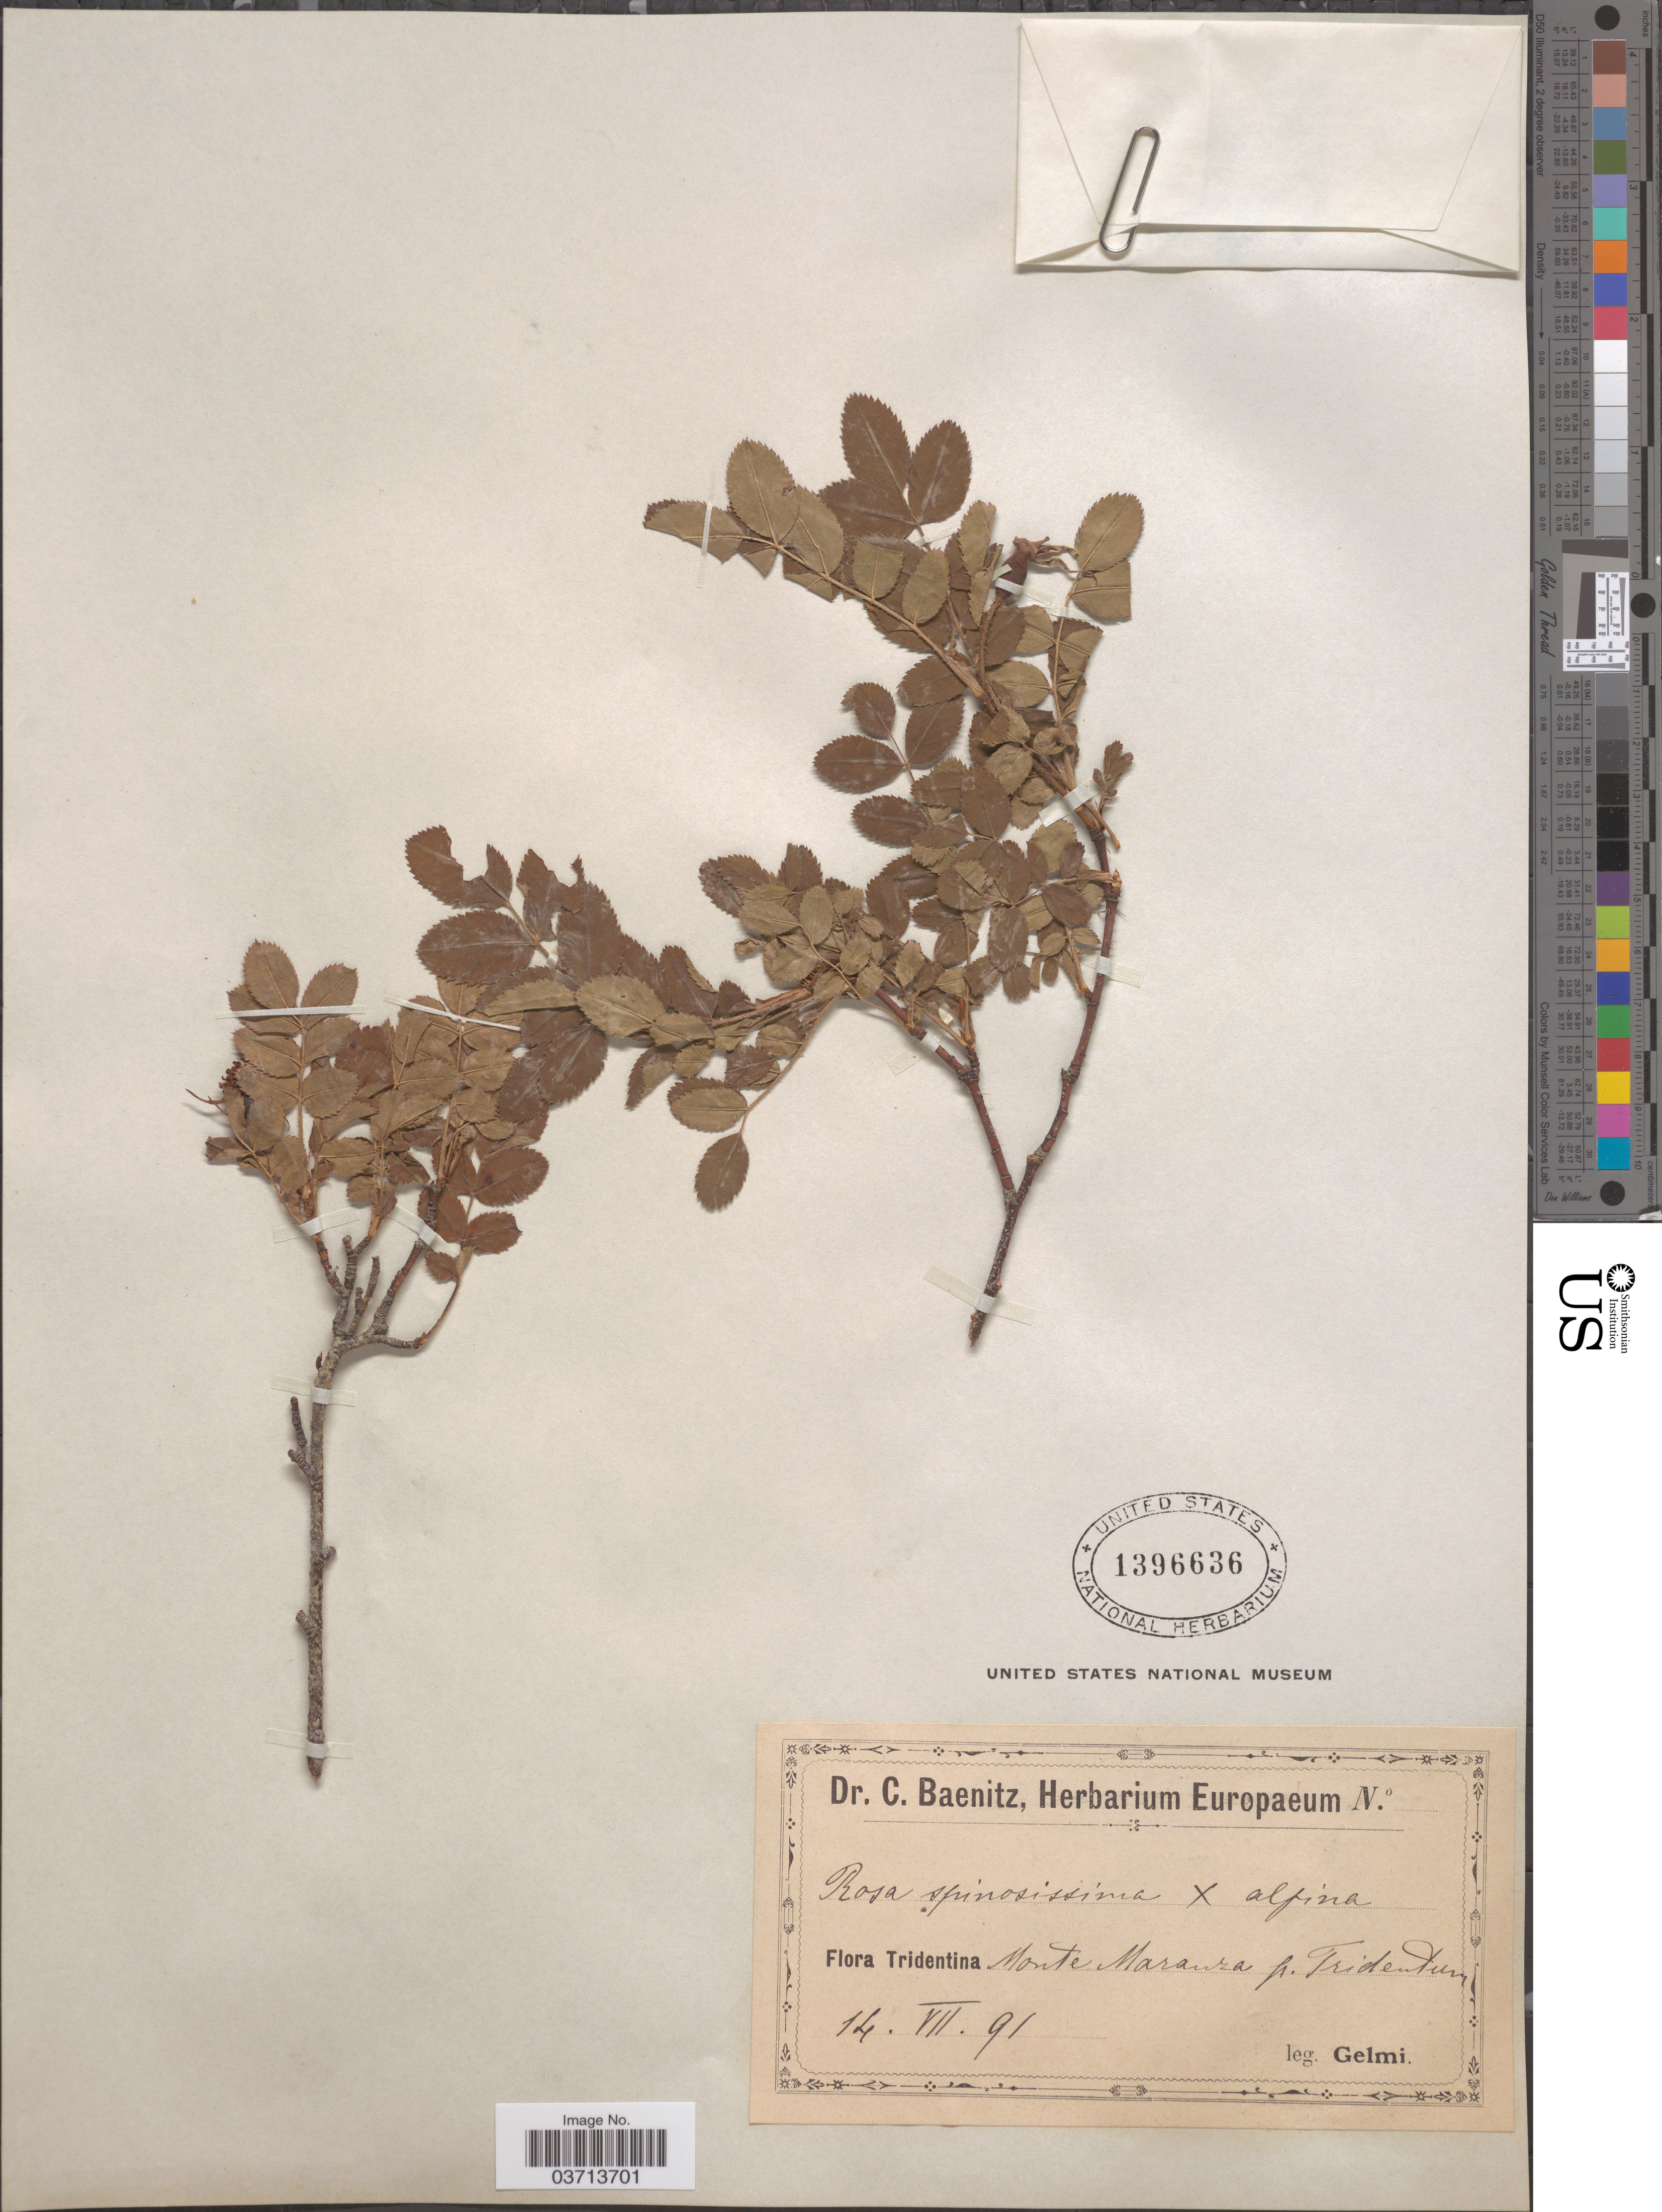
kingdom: Plantae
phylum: Tracheophyta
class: Magnoliopsida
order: Rosales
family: Rosaceae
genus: Rosa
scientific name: Rosa spinosissima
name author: L.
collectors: -. Gelmi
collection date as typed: Transcribed d/m/y: 14/7/91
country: Italy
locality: Tridentina. Monte Maranza pr. Tridentum.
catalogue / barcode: US 1396636